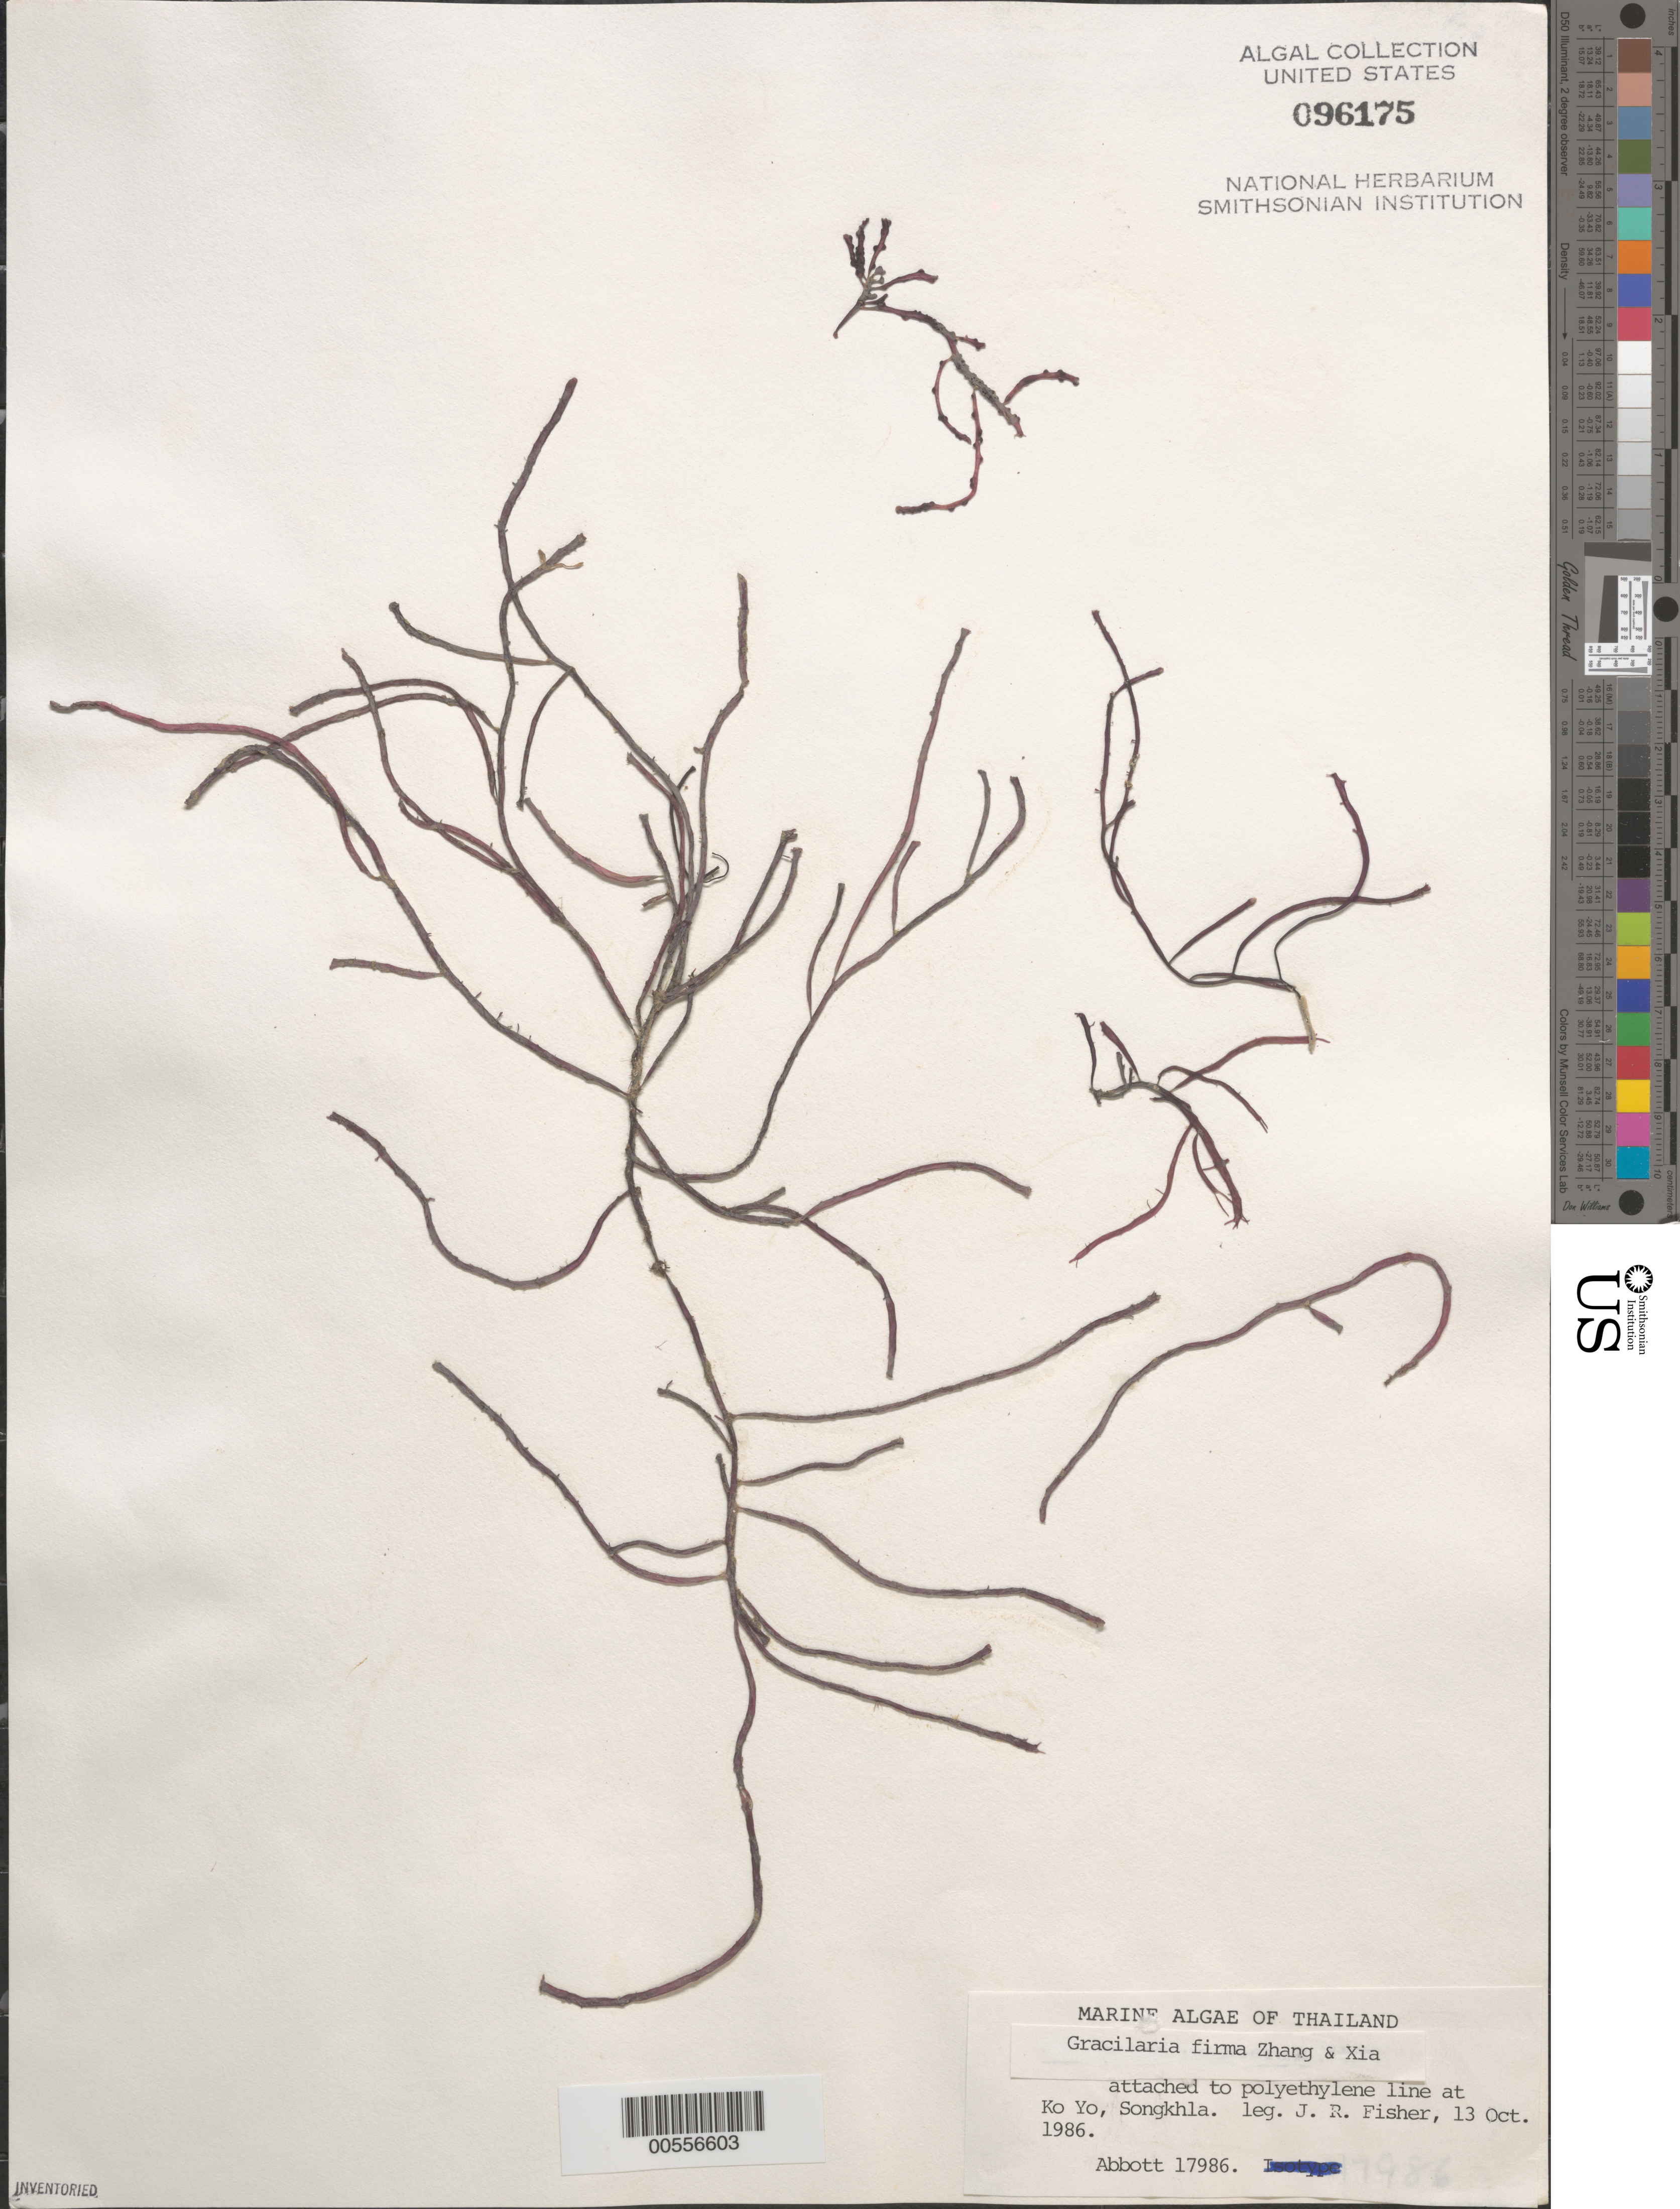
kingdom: Plantae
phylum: Rhodophyta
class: Florideophyceae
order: Gracilariales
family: Gracilariaceae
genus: Gracilaria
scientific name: Gracilaria firma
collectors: J. Fisher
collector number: IAA 17986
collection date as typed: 13 Oct 1986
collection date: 1986-10-13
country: Thailand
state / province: Songkhla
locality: Ko Yo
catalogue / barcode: US 96175